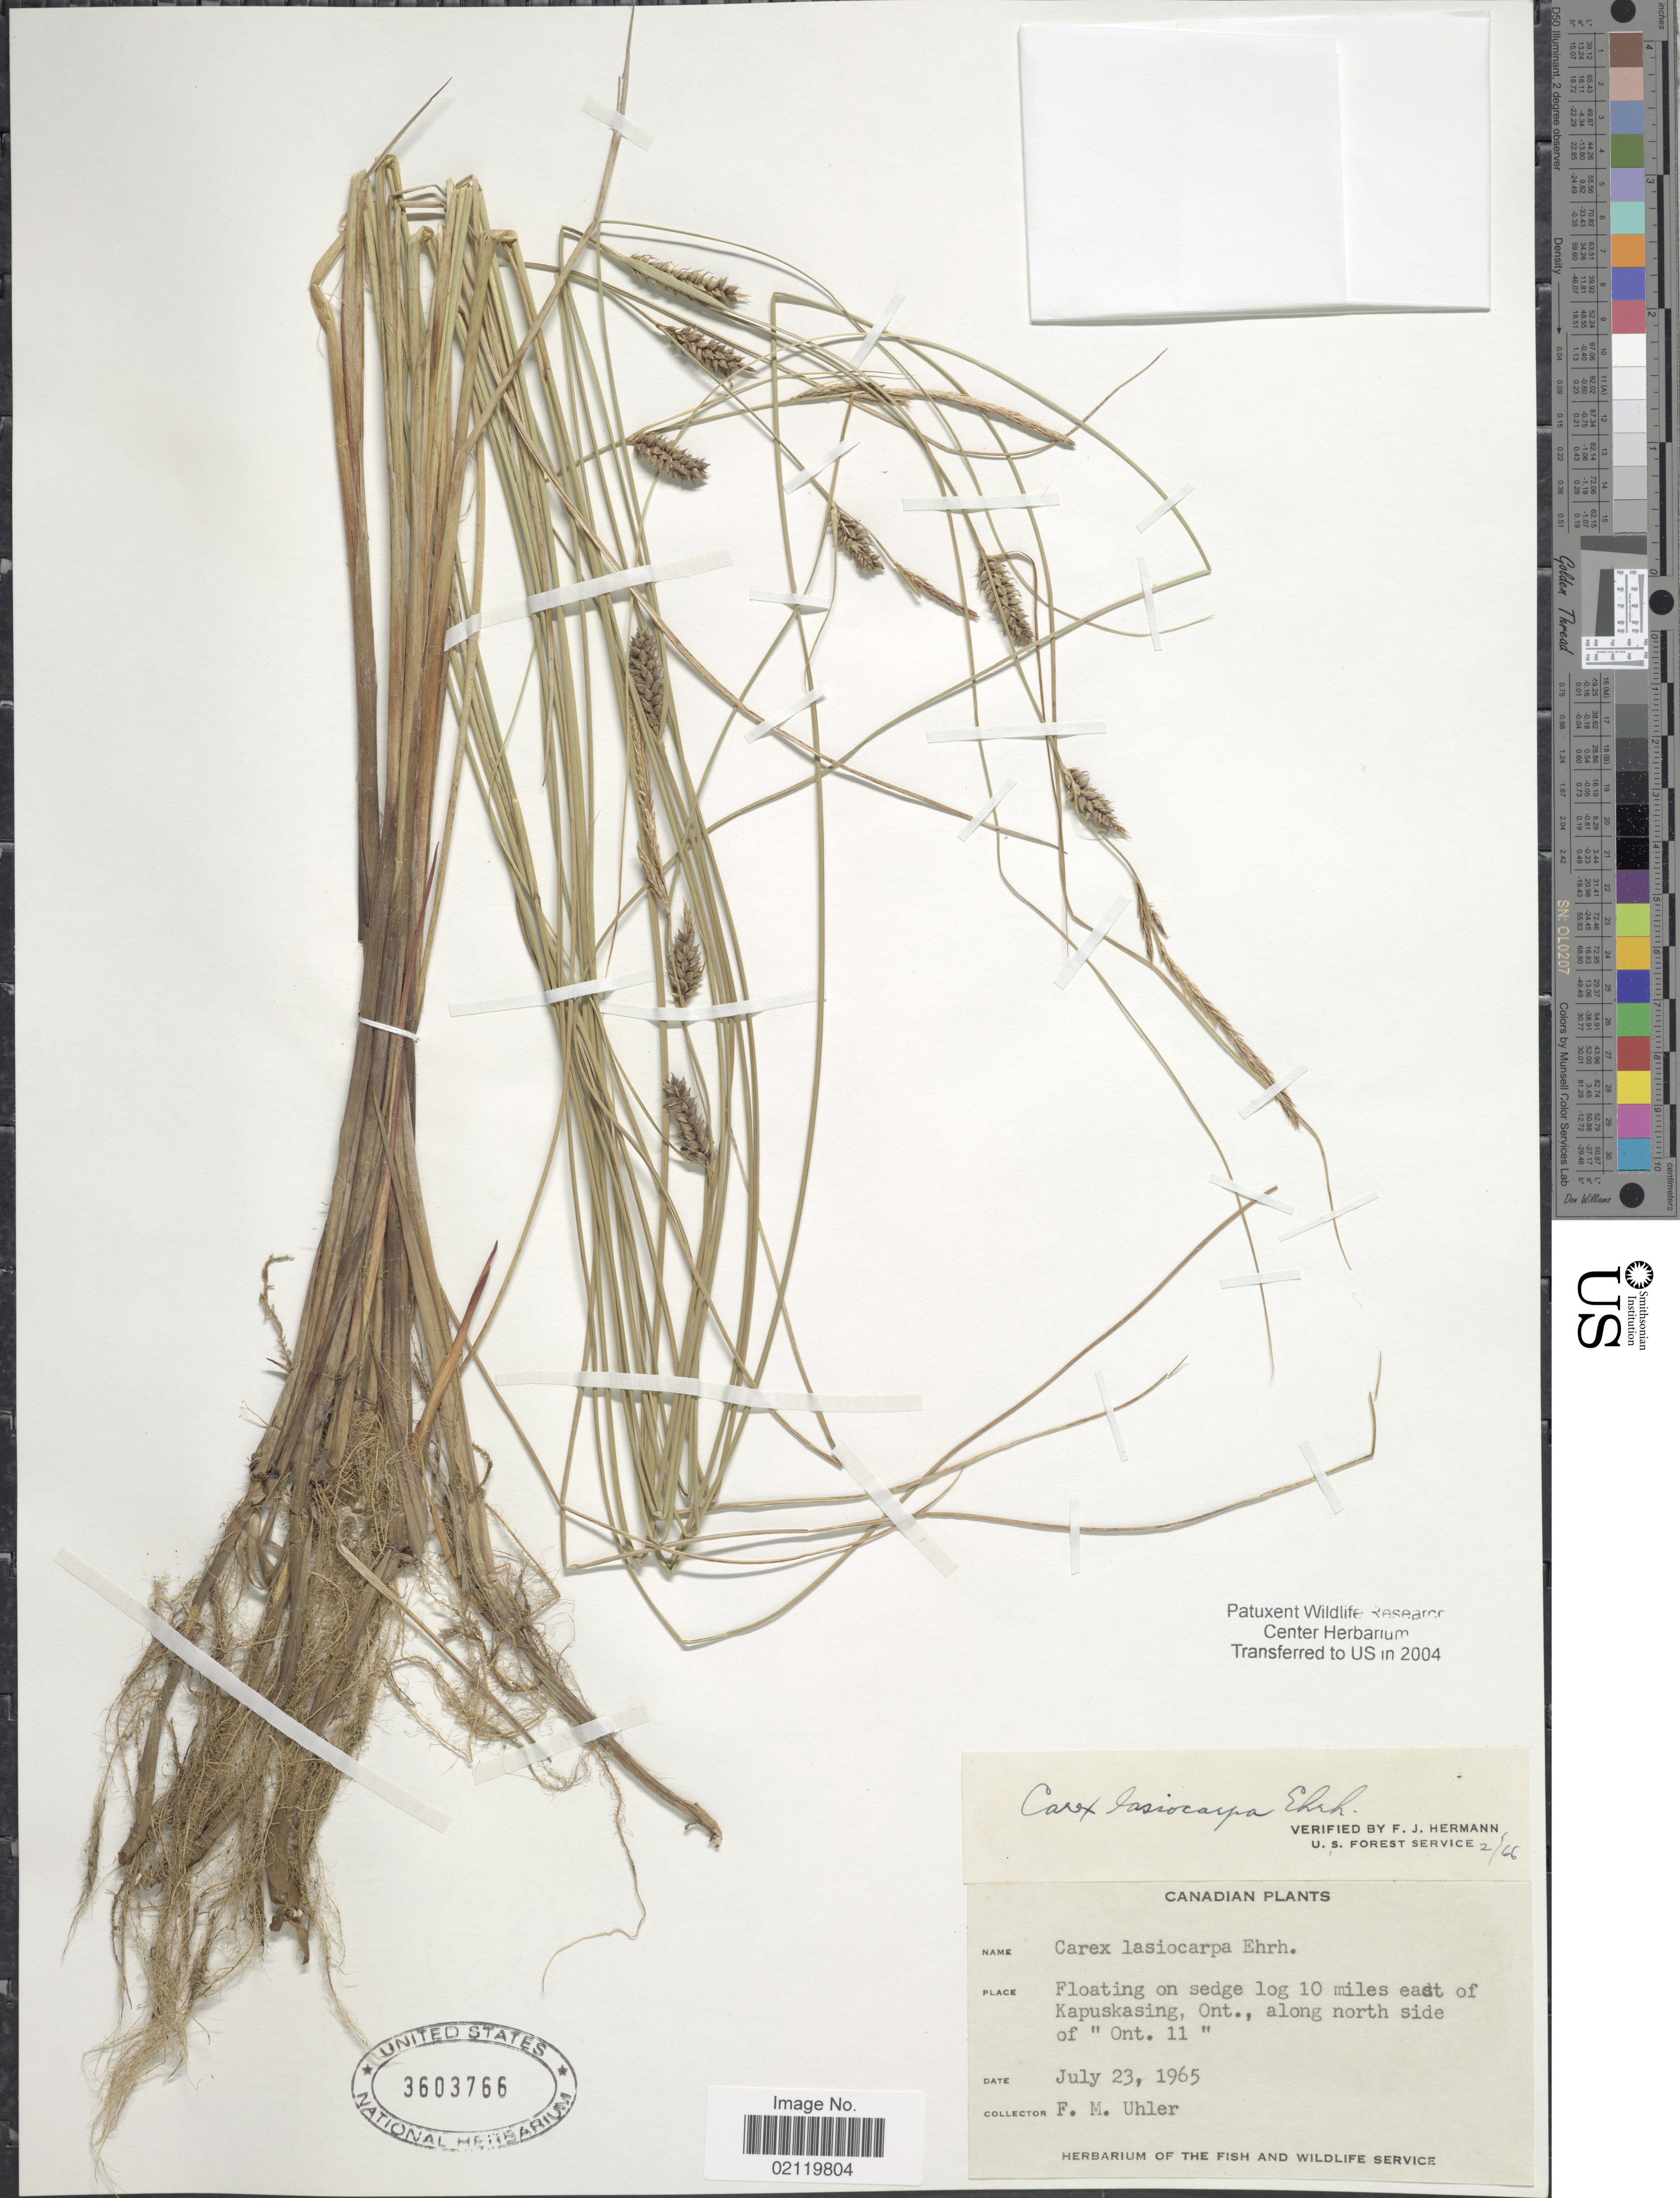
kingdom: Plantae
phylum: Tracheophyta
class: Liliopsida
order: Poales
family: Cyperaceae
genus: Carex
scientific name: Carex lasiocarpa var. americana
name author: Fernald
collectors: F. M. Uhler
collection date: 1965-07-23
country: Canada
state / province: Ontario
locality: Floating on sedge log 10 miles east of Kapuskasing, along north side of "Ont. 11"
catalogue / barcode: US 3603766